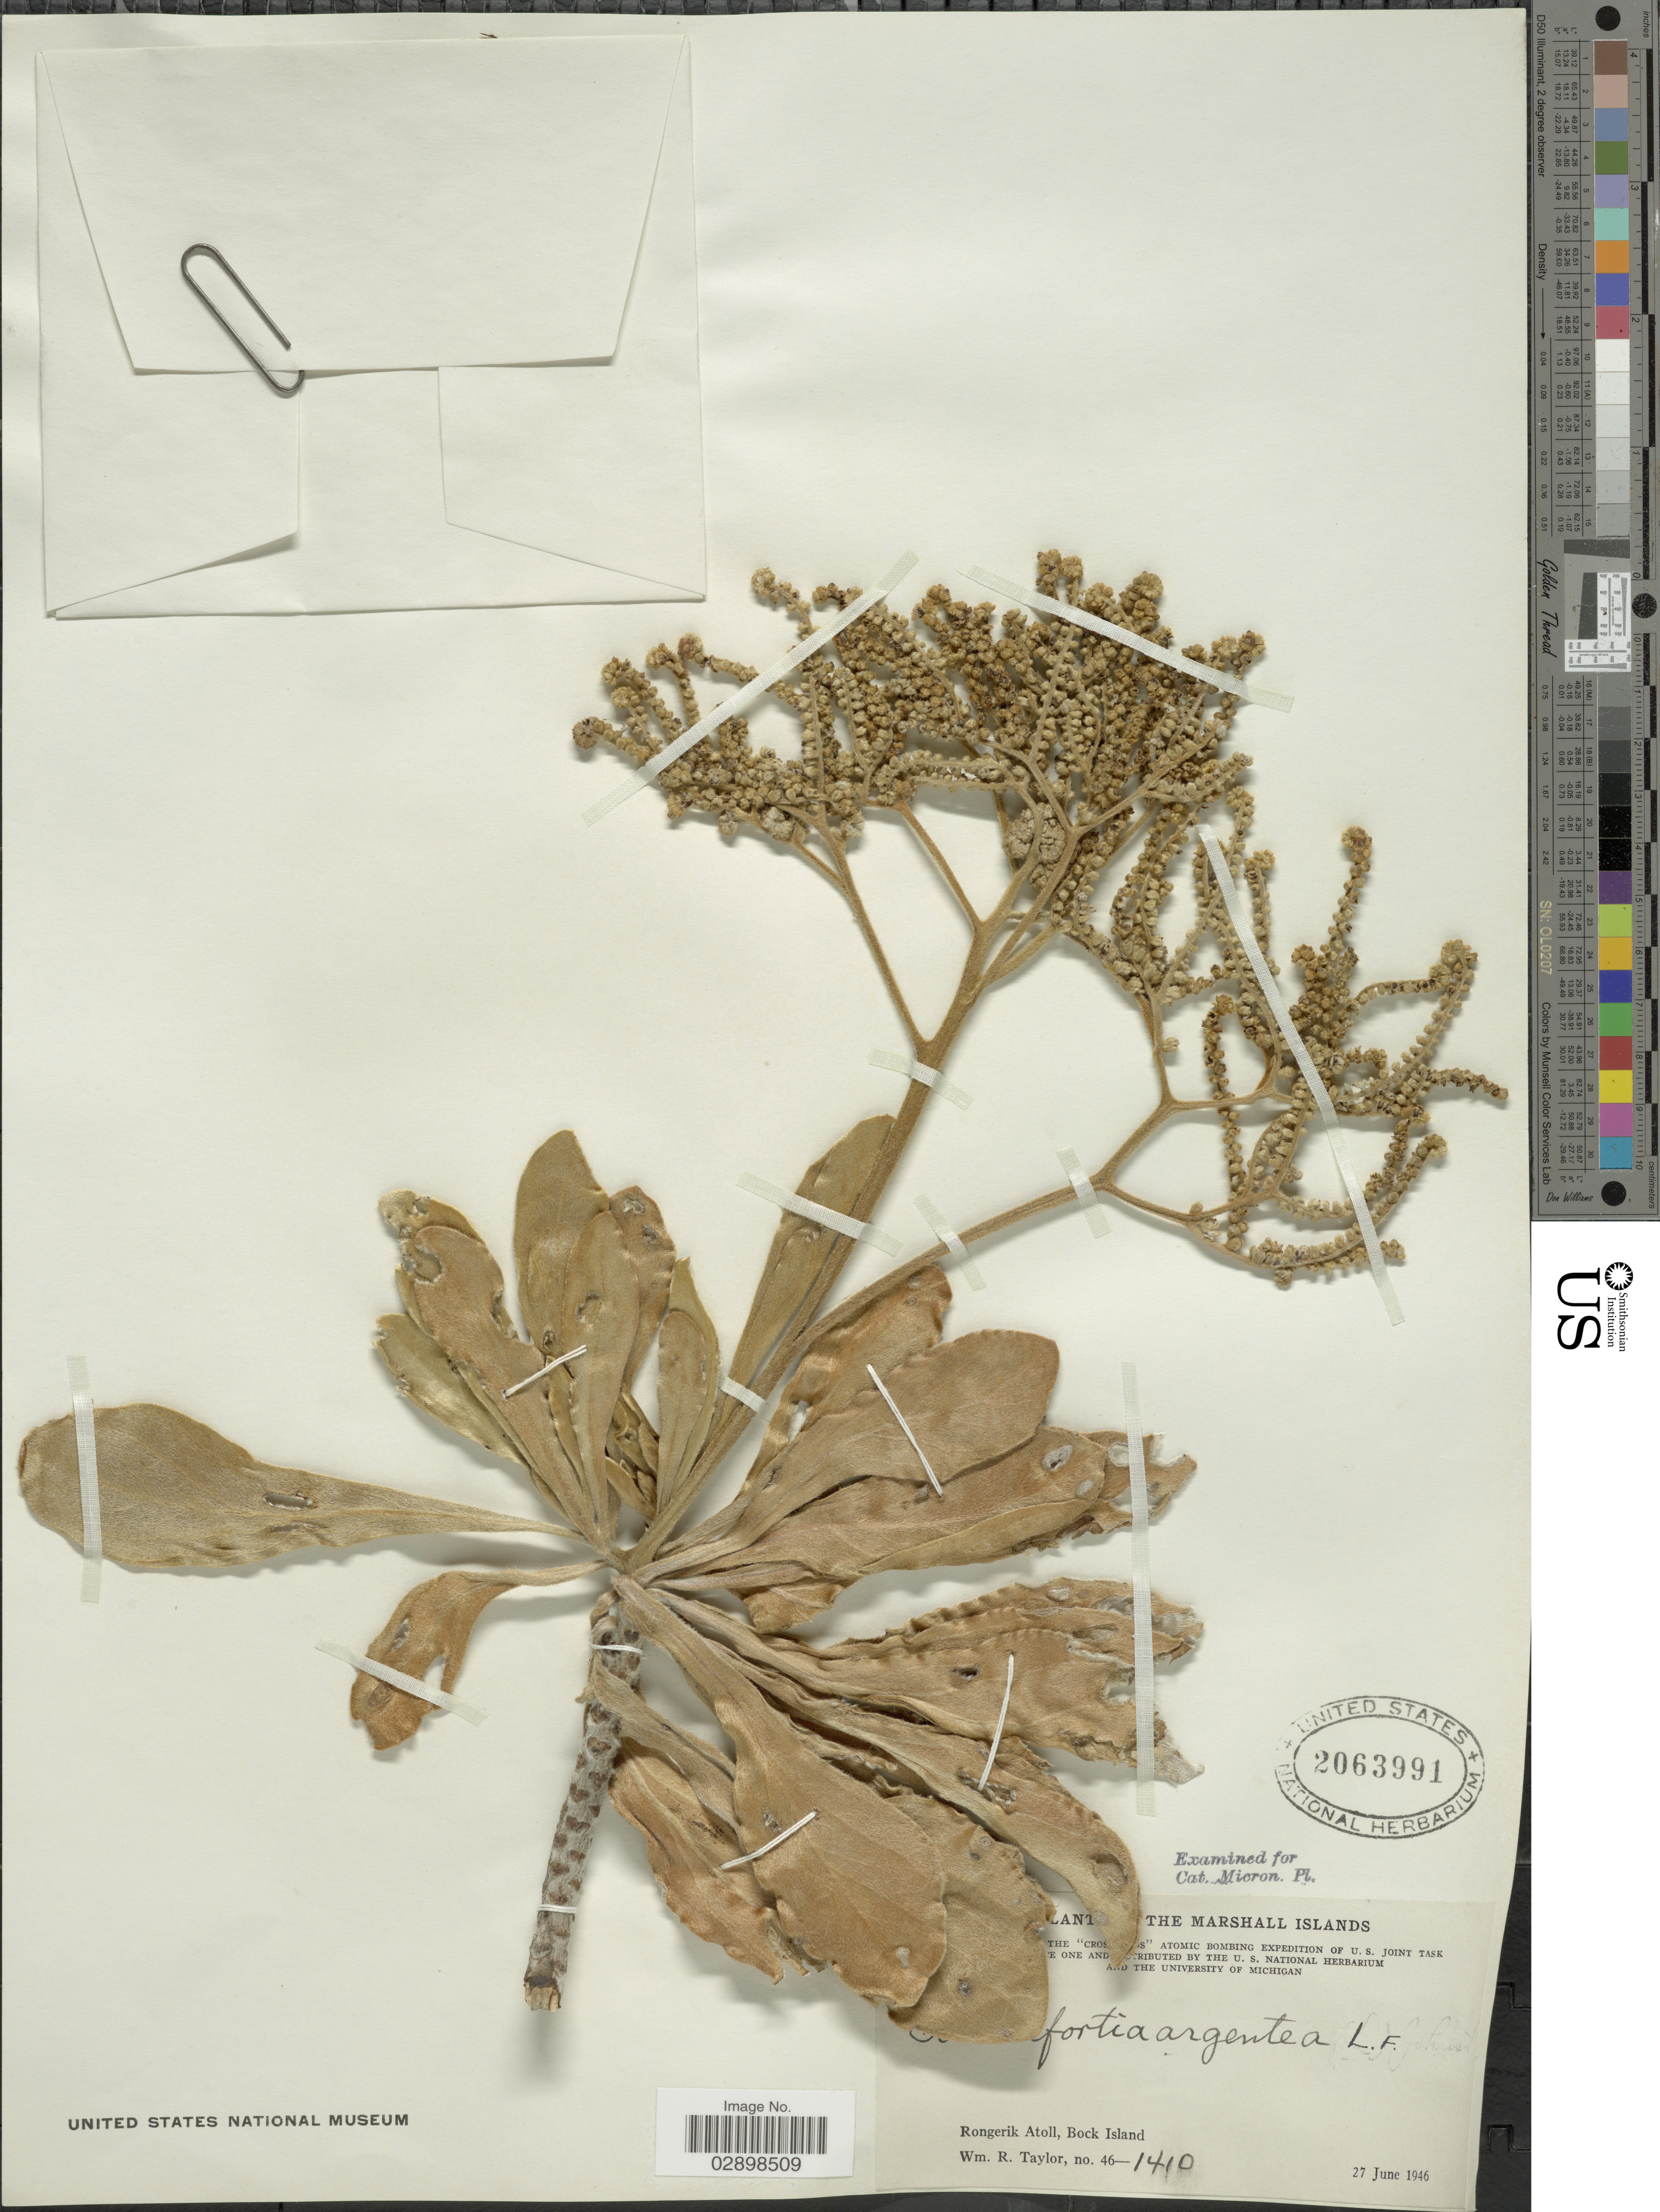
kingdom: Plantae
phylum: Tracheophyta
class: Magnoliopsida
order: Boraginales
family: Heliotropiaceae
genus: Heliotropium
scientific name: Heliotropium arboreum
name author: (Blanco) Mabberley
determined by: Wagner, W. L., (BOT), Smithsonian Institution - National Museum of Natural History (UNITED STATES)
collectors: W. R. Taylor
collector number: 46-1410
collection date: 1946-06-27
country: Marshall Islands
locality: Rongerik Atoll, Bock Island.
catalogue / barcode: US 2063991